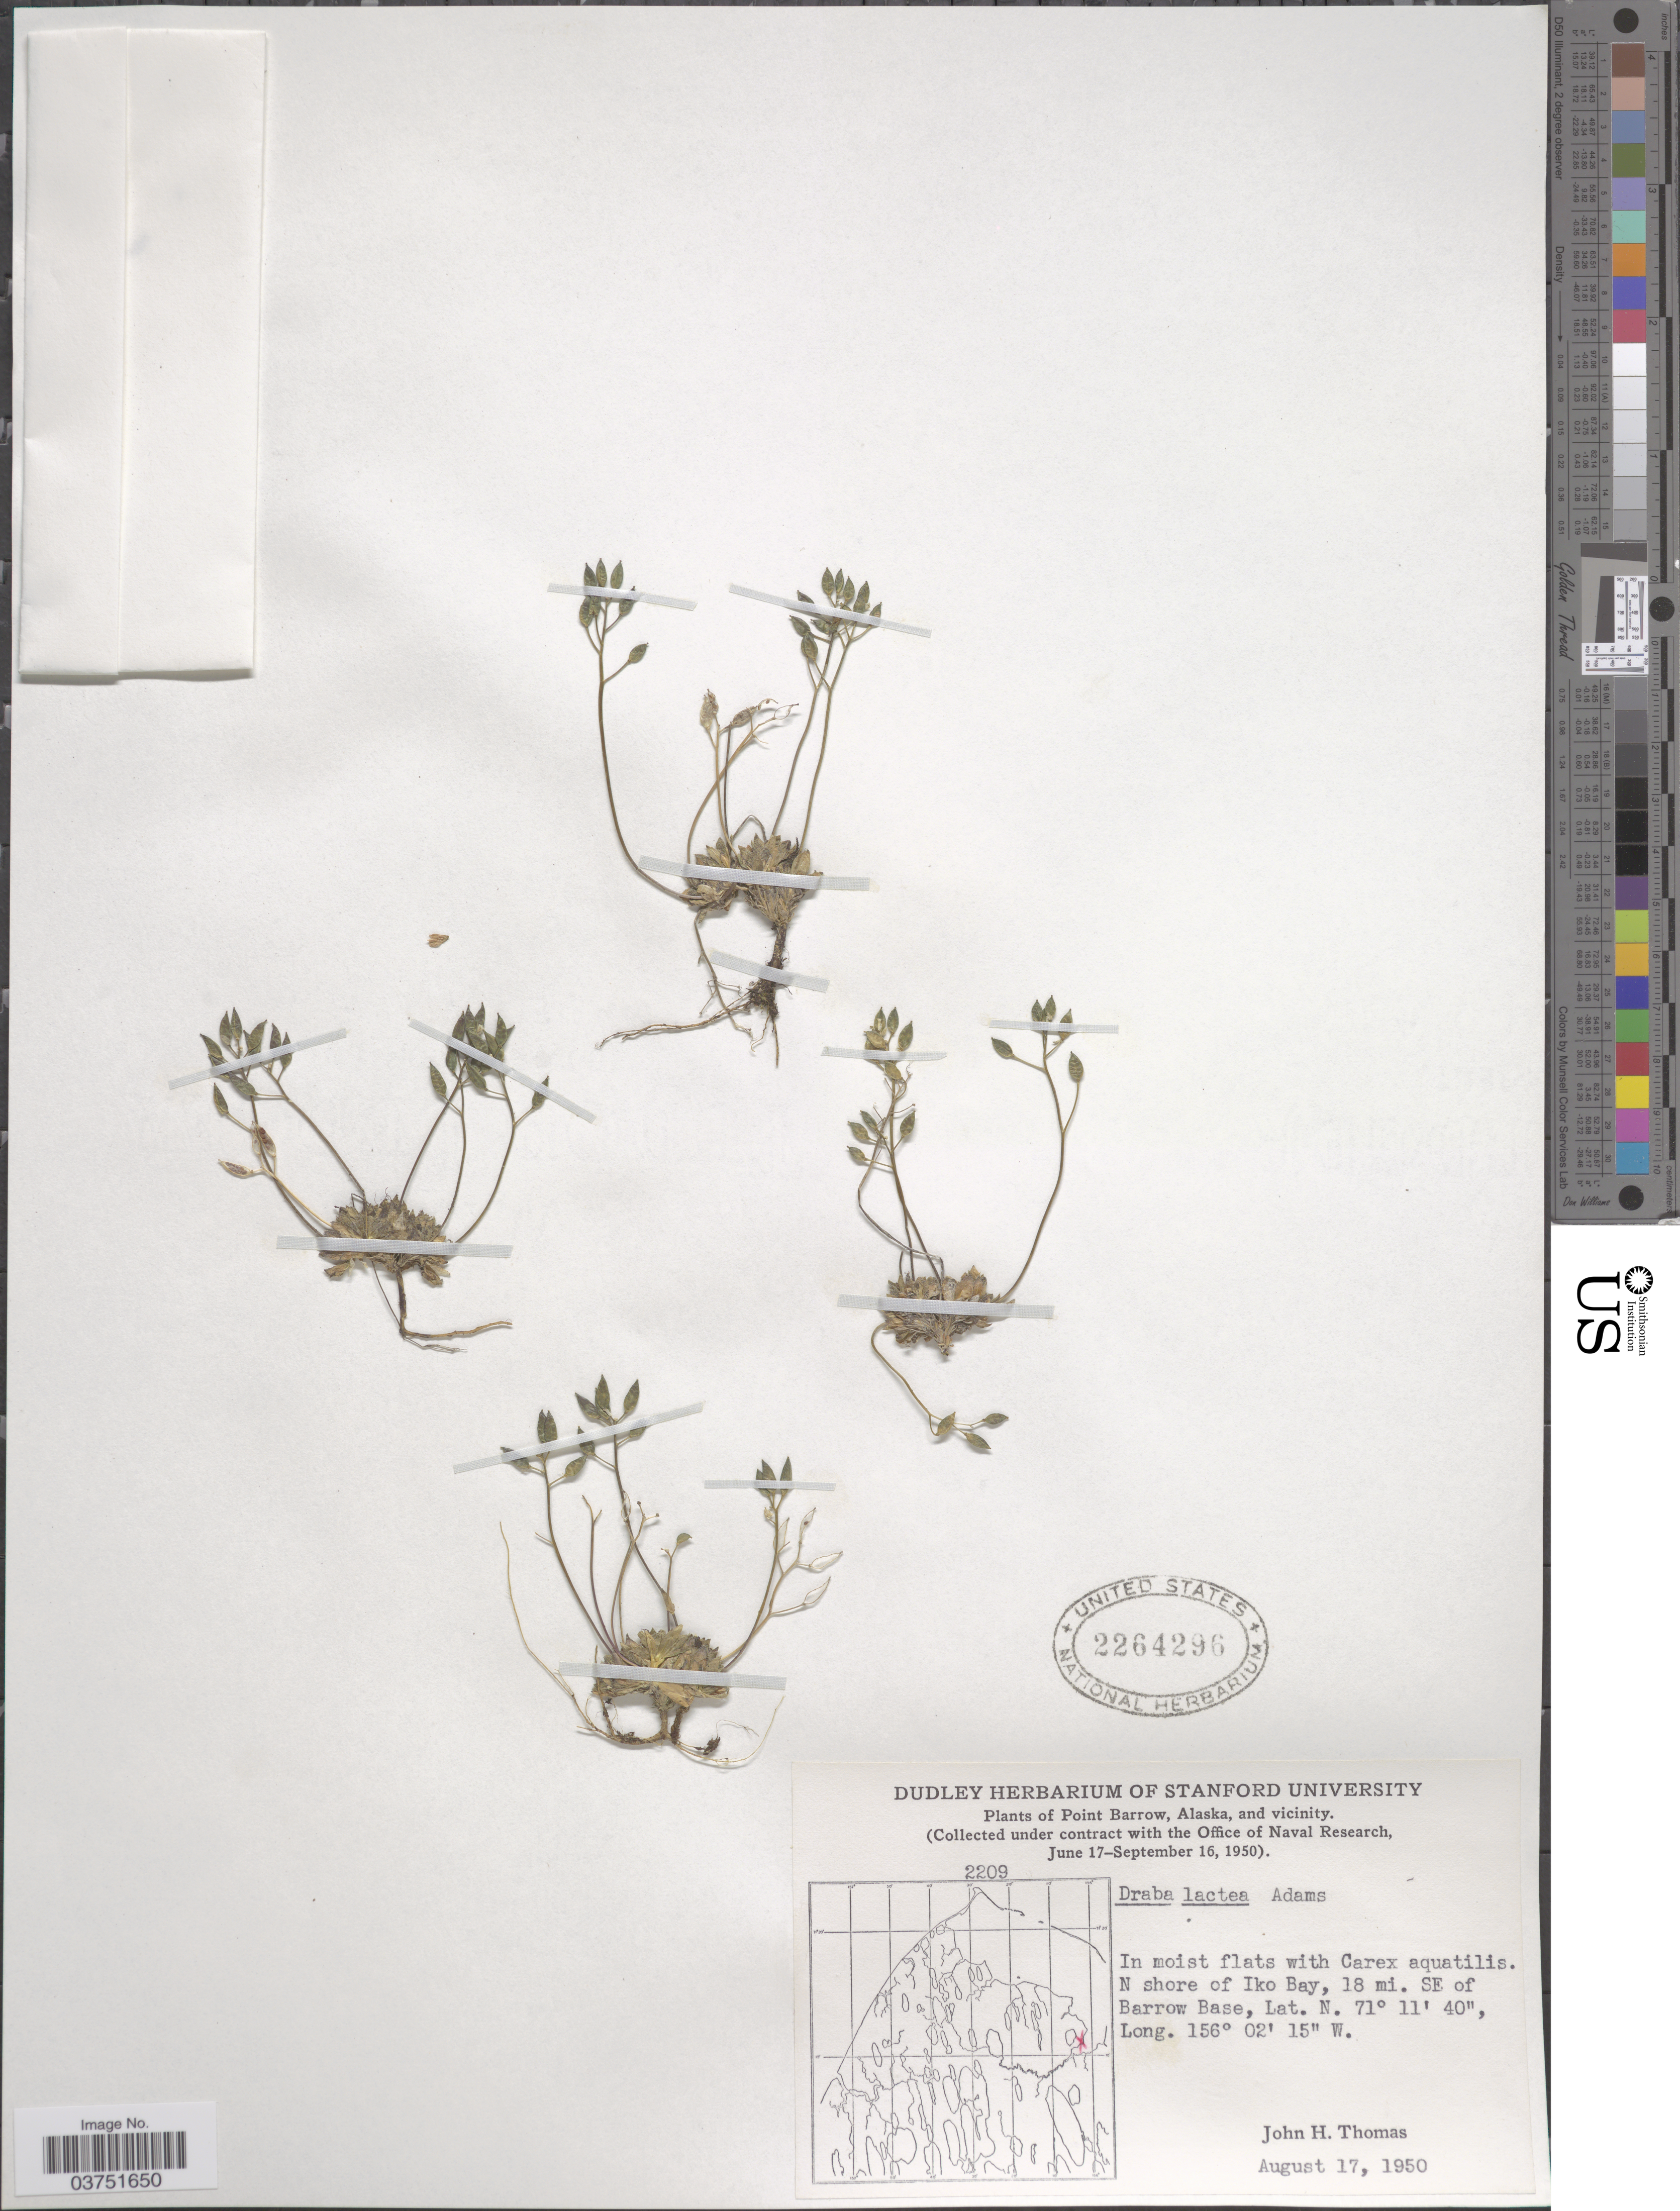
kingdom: Plantae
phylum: Tracheophyta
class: Magnoliopsida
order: Brassicales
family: Brassicaceae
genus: Draba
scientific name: Draba lactea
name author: Adams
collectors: J. H. Thomas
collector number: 2209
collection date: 1950-08-17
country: United States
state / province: Alaska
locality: Point Barrow and vicinity. N shore of Iko Bay, 18 mi. SE of Barrow Base.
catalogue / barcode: US 2264296